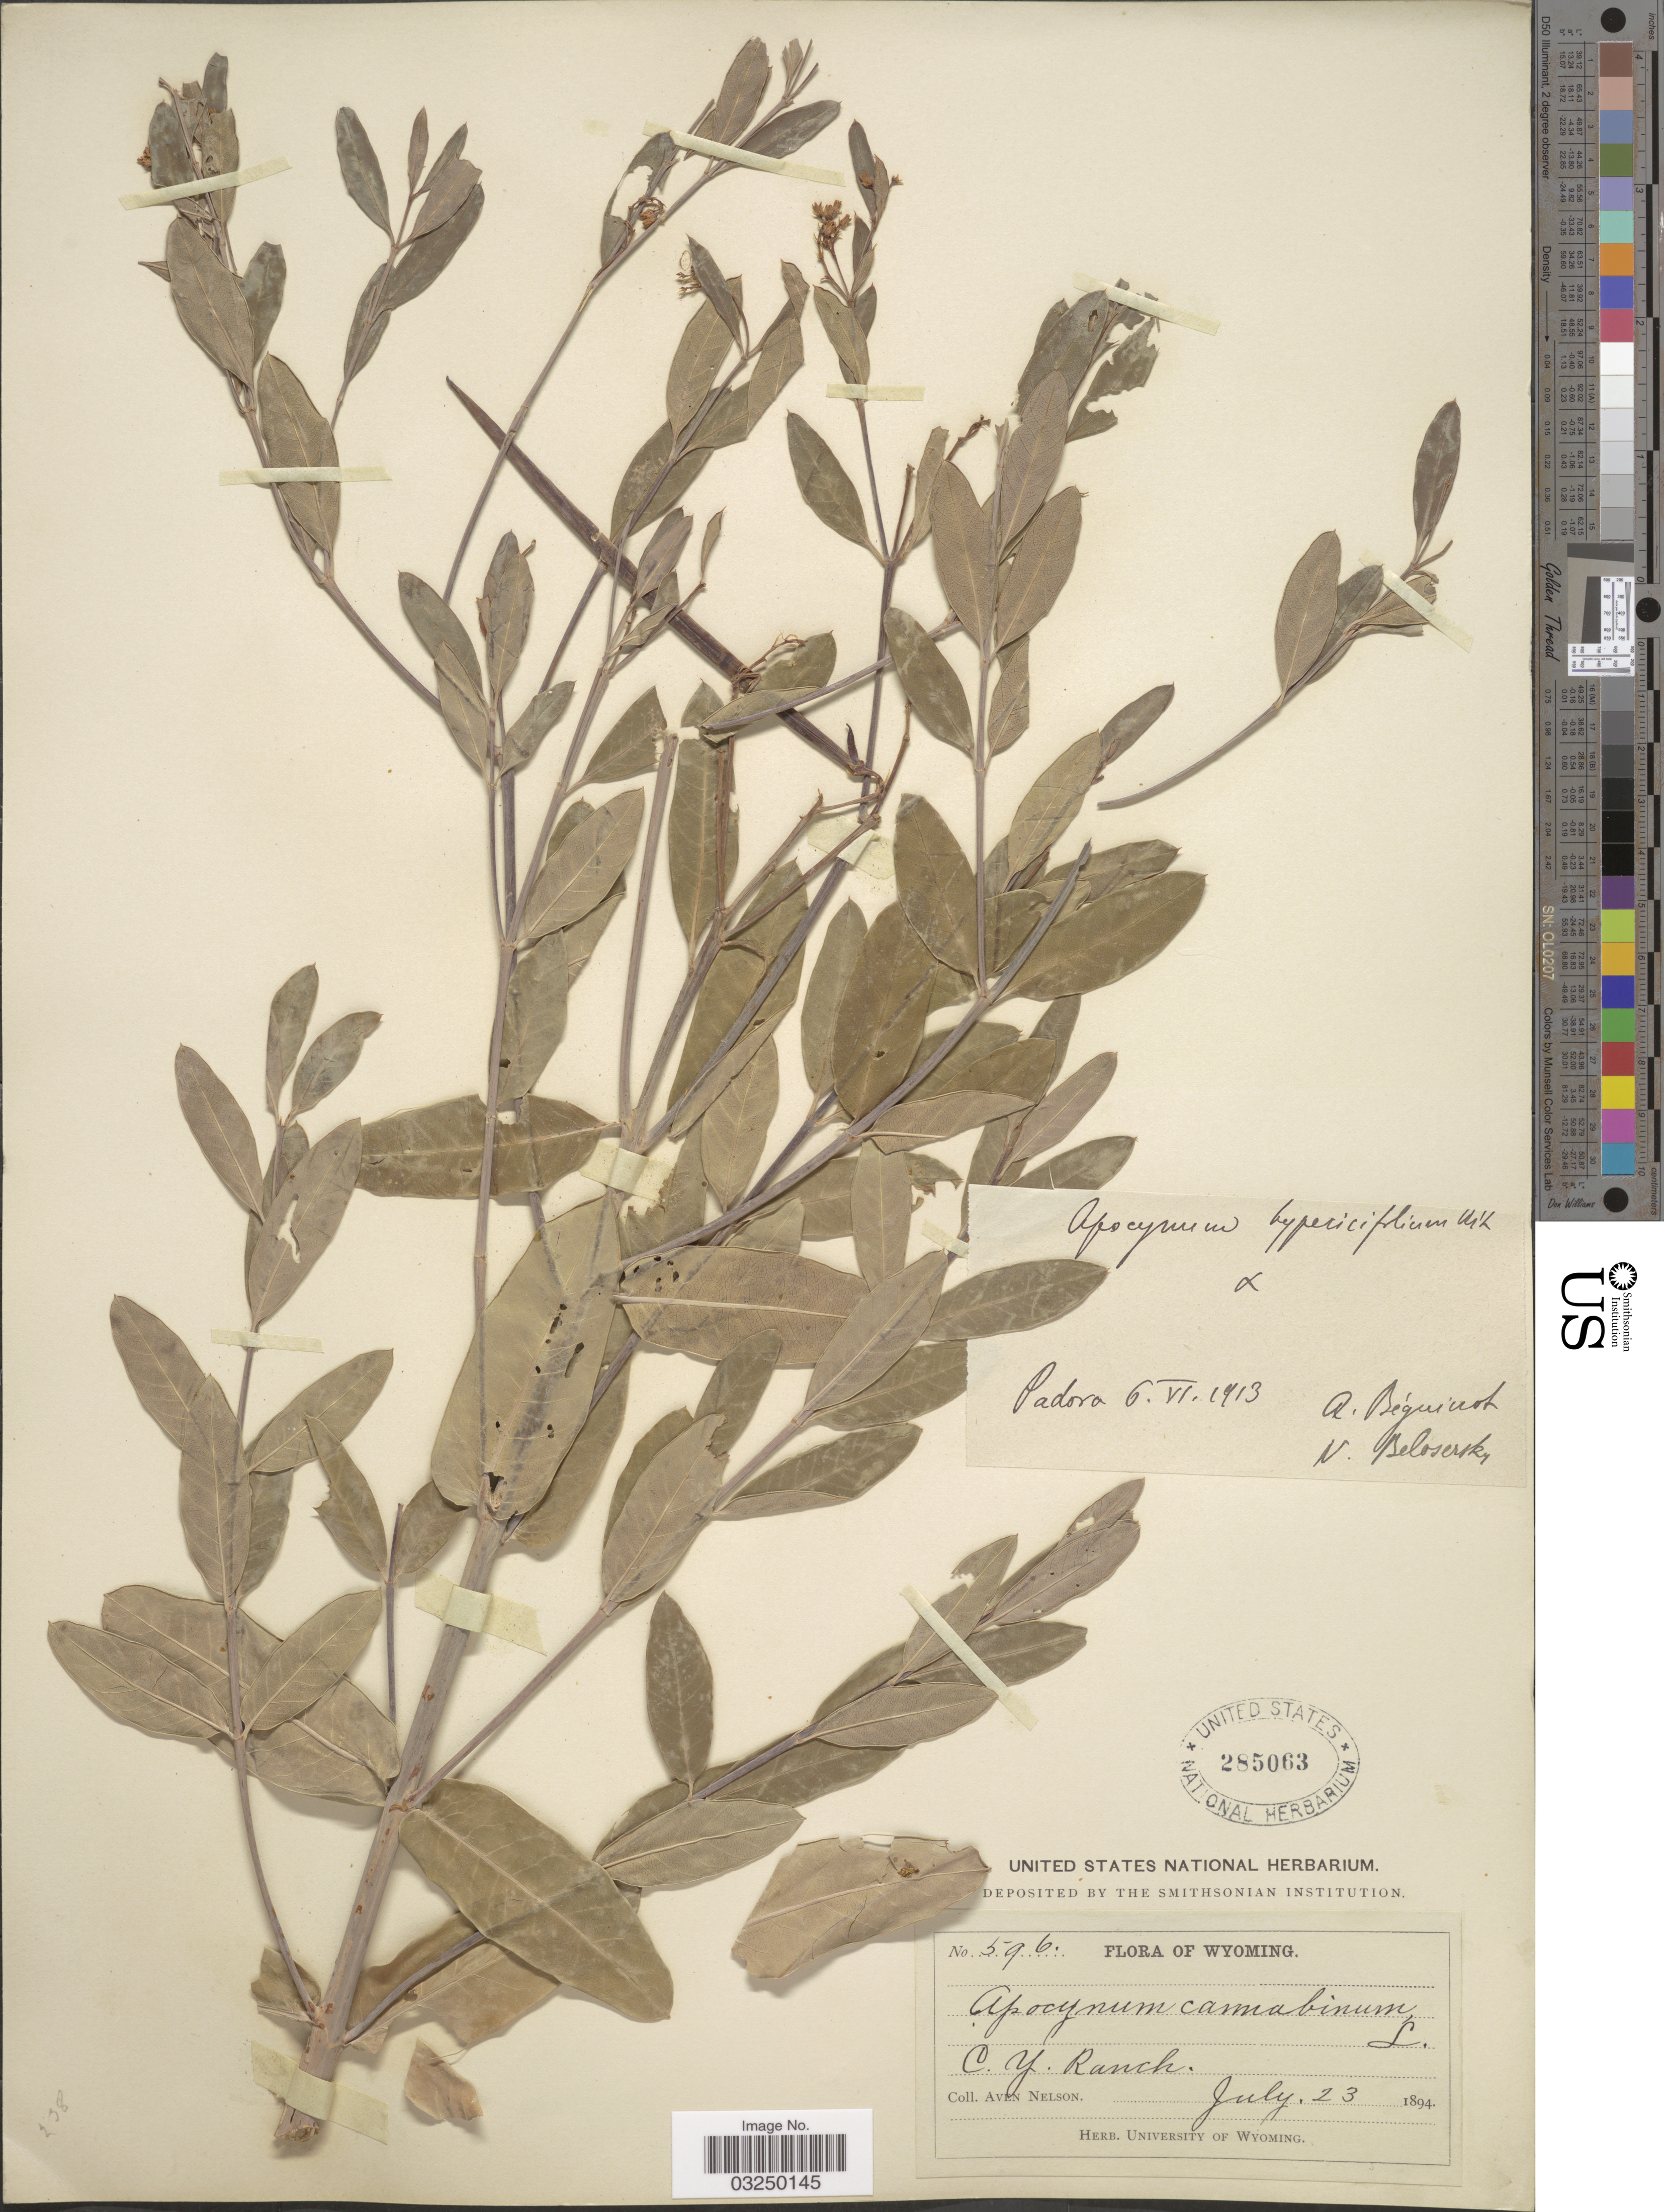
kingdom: Plantae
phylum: Tracheophyta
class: Magnoliopsida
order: Gentianales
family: Apocynaceae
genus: Apocynum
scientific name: Apocynum sibiricum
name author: Jacq.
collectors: A. Nelson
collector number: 596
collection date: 1894-07-23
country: United States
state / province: Wyoming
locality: C. Y. Ranch.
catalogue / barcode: US 285063